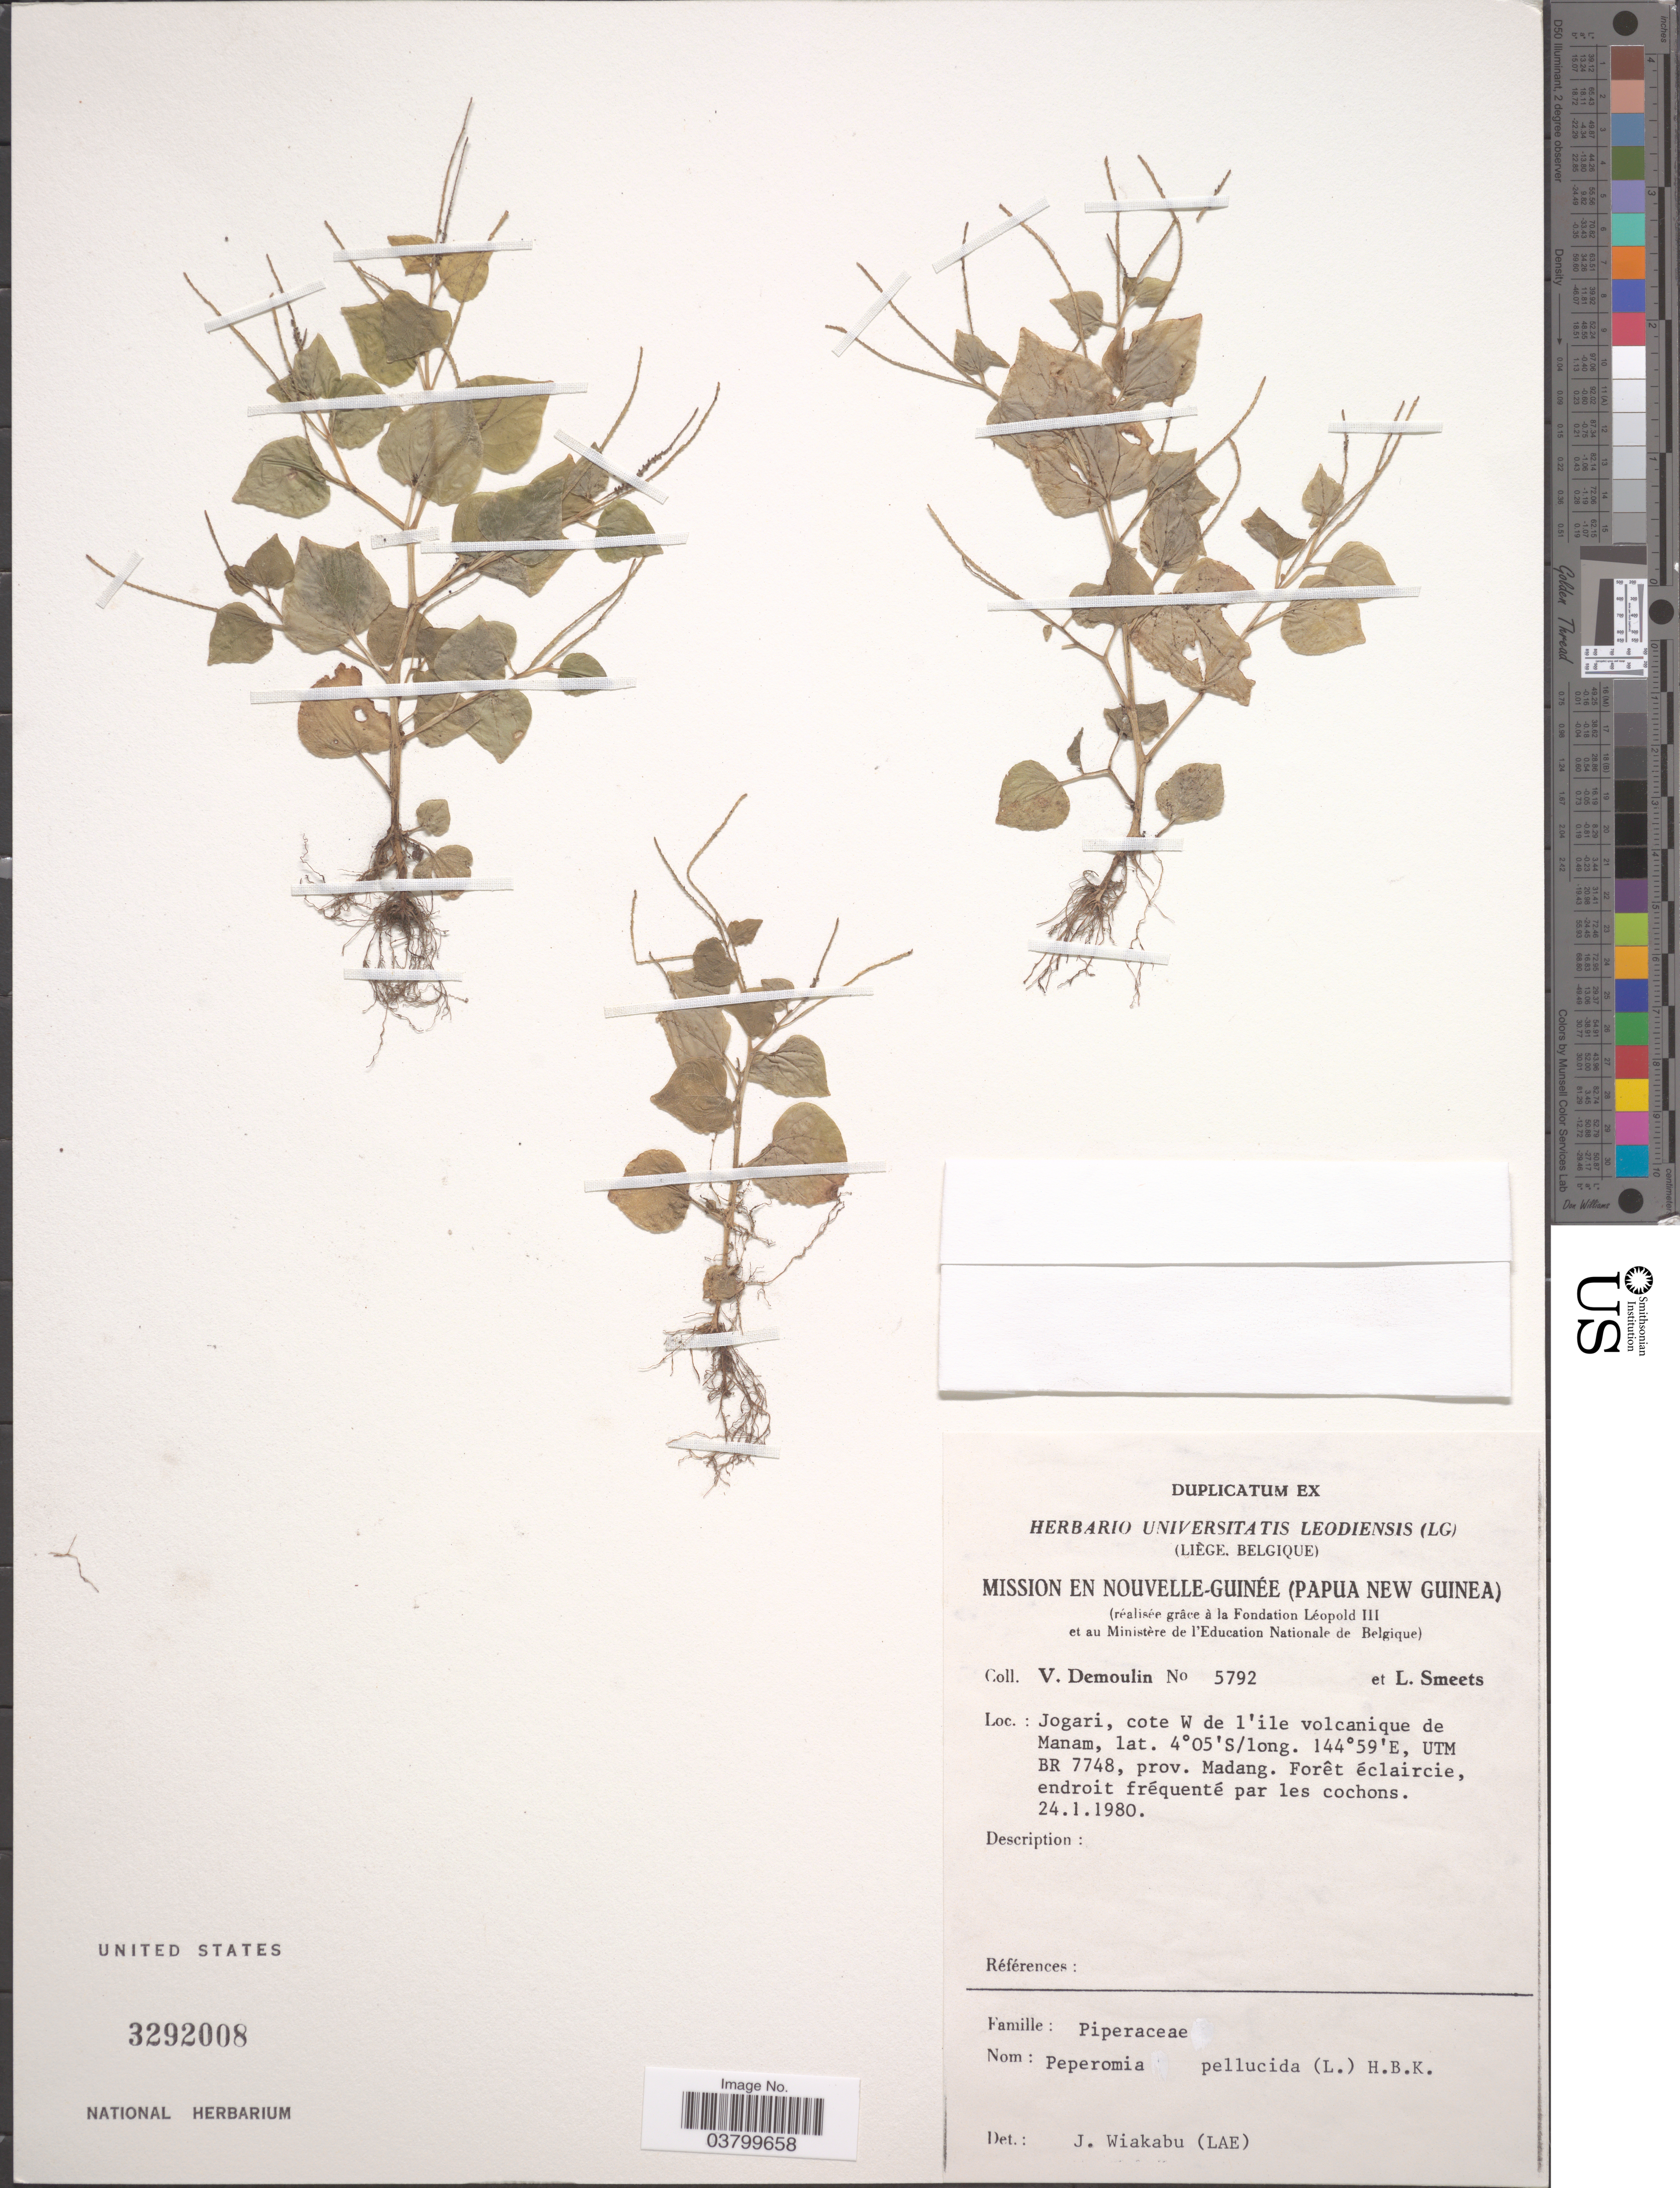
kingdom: Plantae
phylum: Tracheophyta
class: Magnoliopsida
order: Piperales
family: Piperaceae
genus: Peperomia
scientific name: Peperomia pellucida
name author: (L.) Kunth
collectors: V. Demoulin & L. Smeets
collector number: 5792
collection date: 1980-01-24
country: Papua New Guinea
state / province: Madang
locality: Nouvelle-Guinée(Papua New Guinea). Jogari, cote W de l'ile volcanique de Manam. UTM BR 7748.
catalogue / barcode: US 3292008